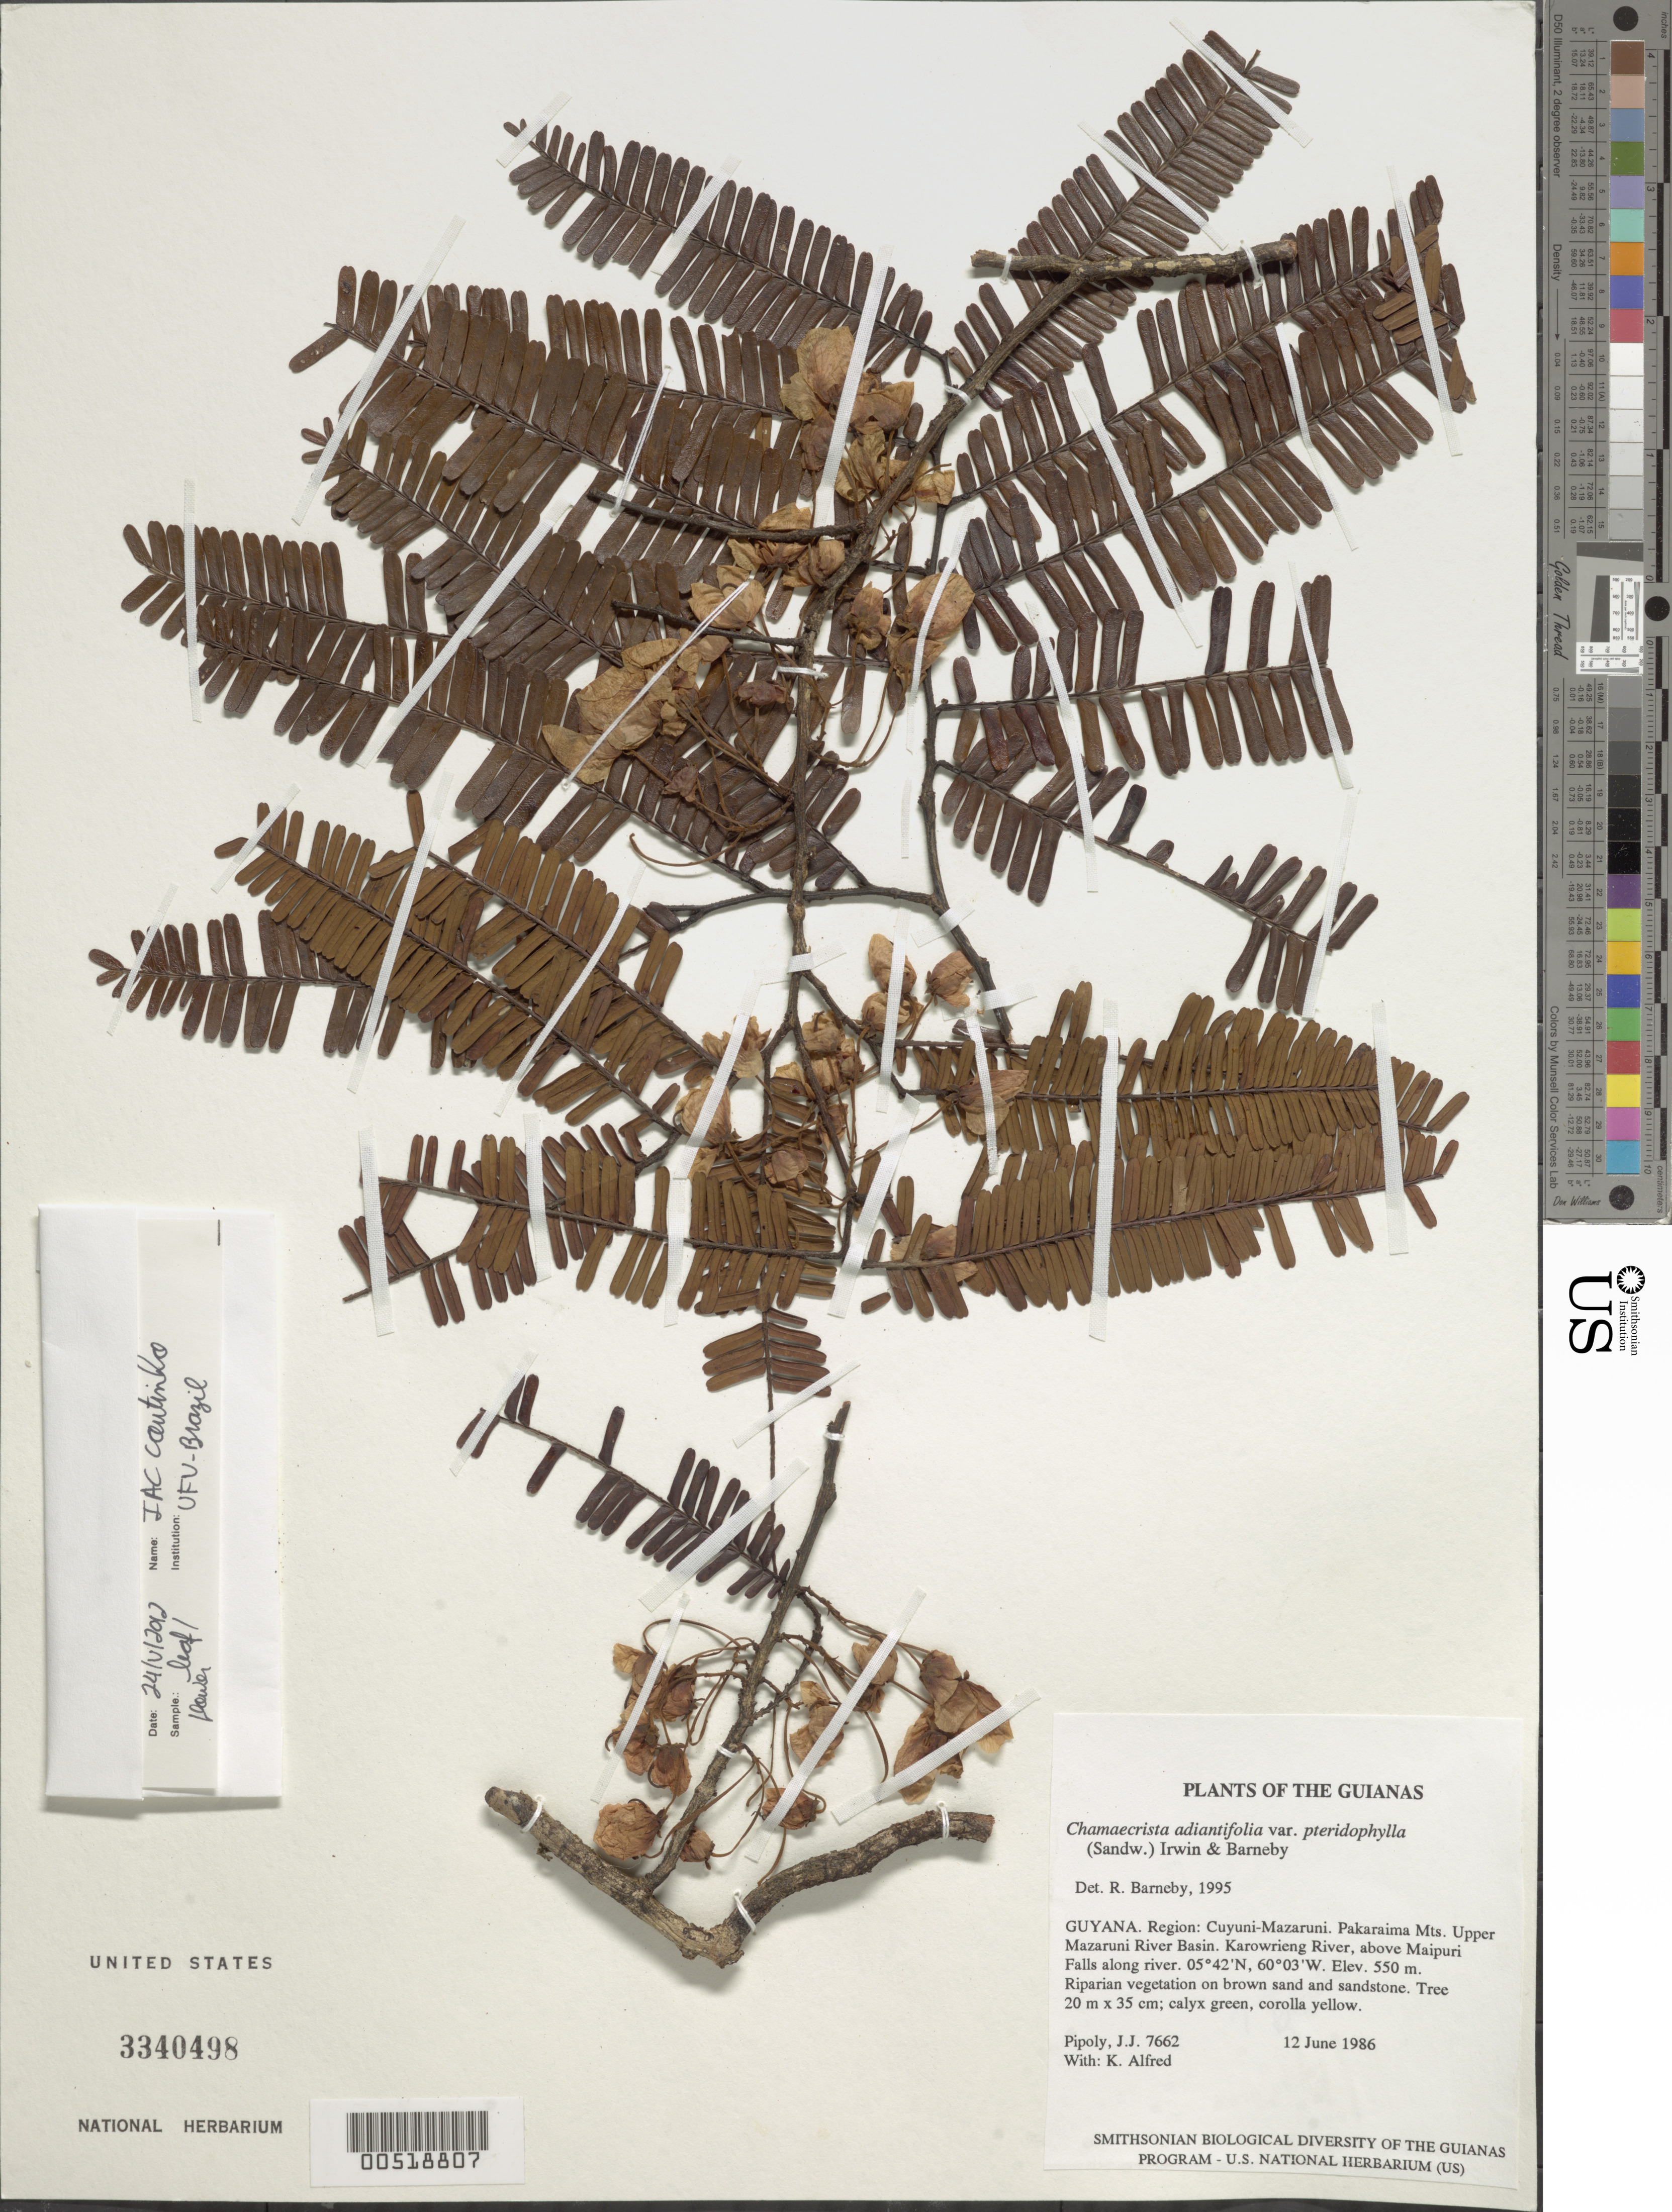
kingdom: Plantae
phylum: Tracheophyta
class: Magnoliopsida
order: Fabales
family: Fabaceae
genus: Chamaecrista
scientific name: Chamaecrista adiantifolia var. pteridophylla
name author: (Sandwith) H.S. Irwin & Barneby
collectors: J. J. Pipoly & K. Alfred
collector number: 7662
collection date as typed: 12 June 1986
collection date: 1986-06-12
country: Guyana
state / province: Cuyuni-Mazaruni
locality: Pakaraima Mts. Upper Mazaruni River Basin. Karowrieng River, above Maipuri Falls along river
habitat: Riparian vegetation on brown sand and sandstone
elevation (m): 550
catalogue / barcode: US 3340498